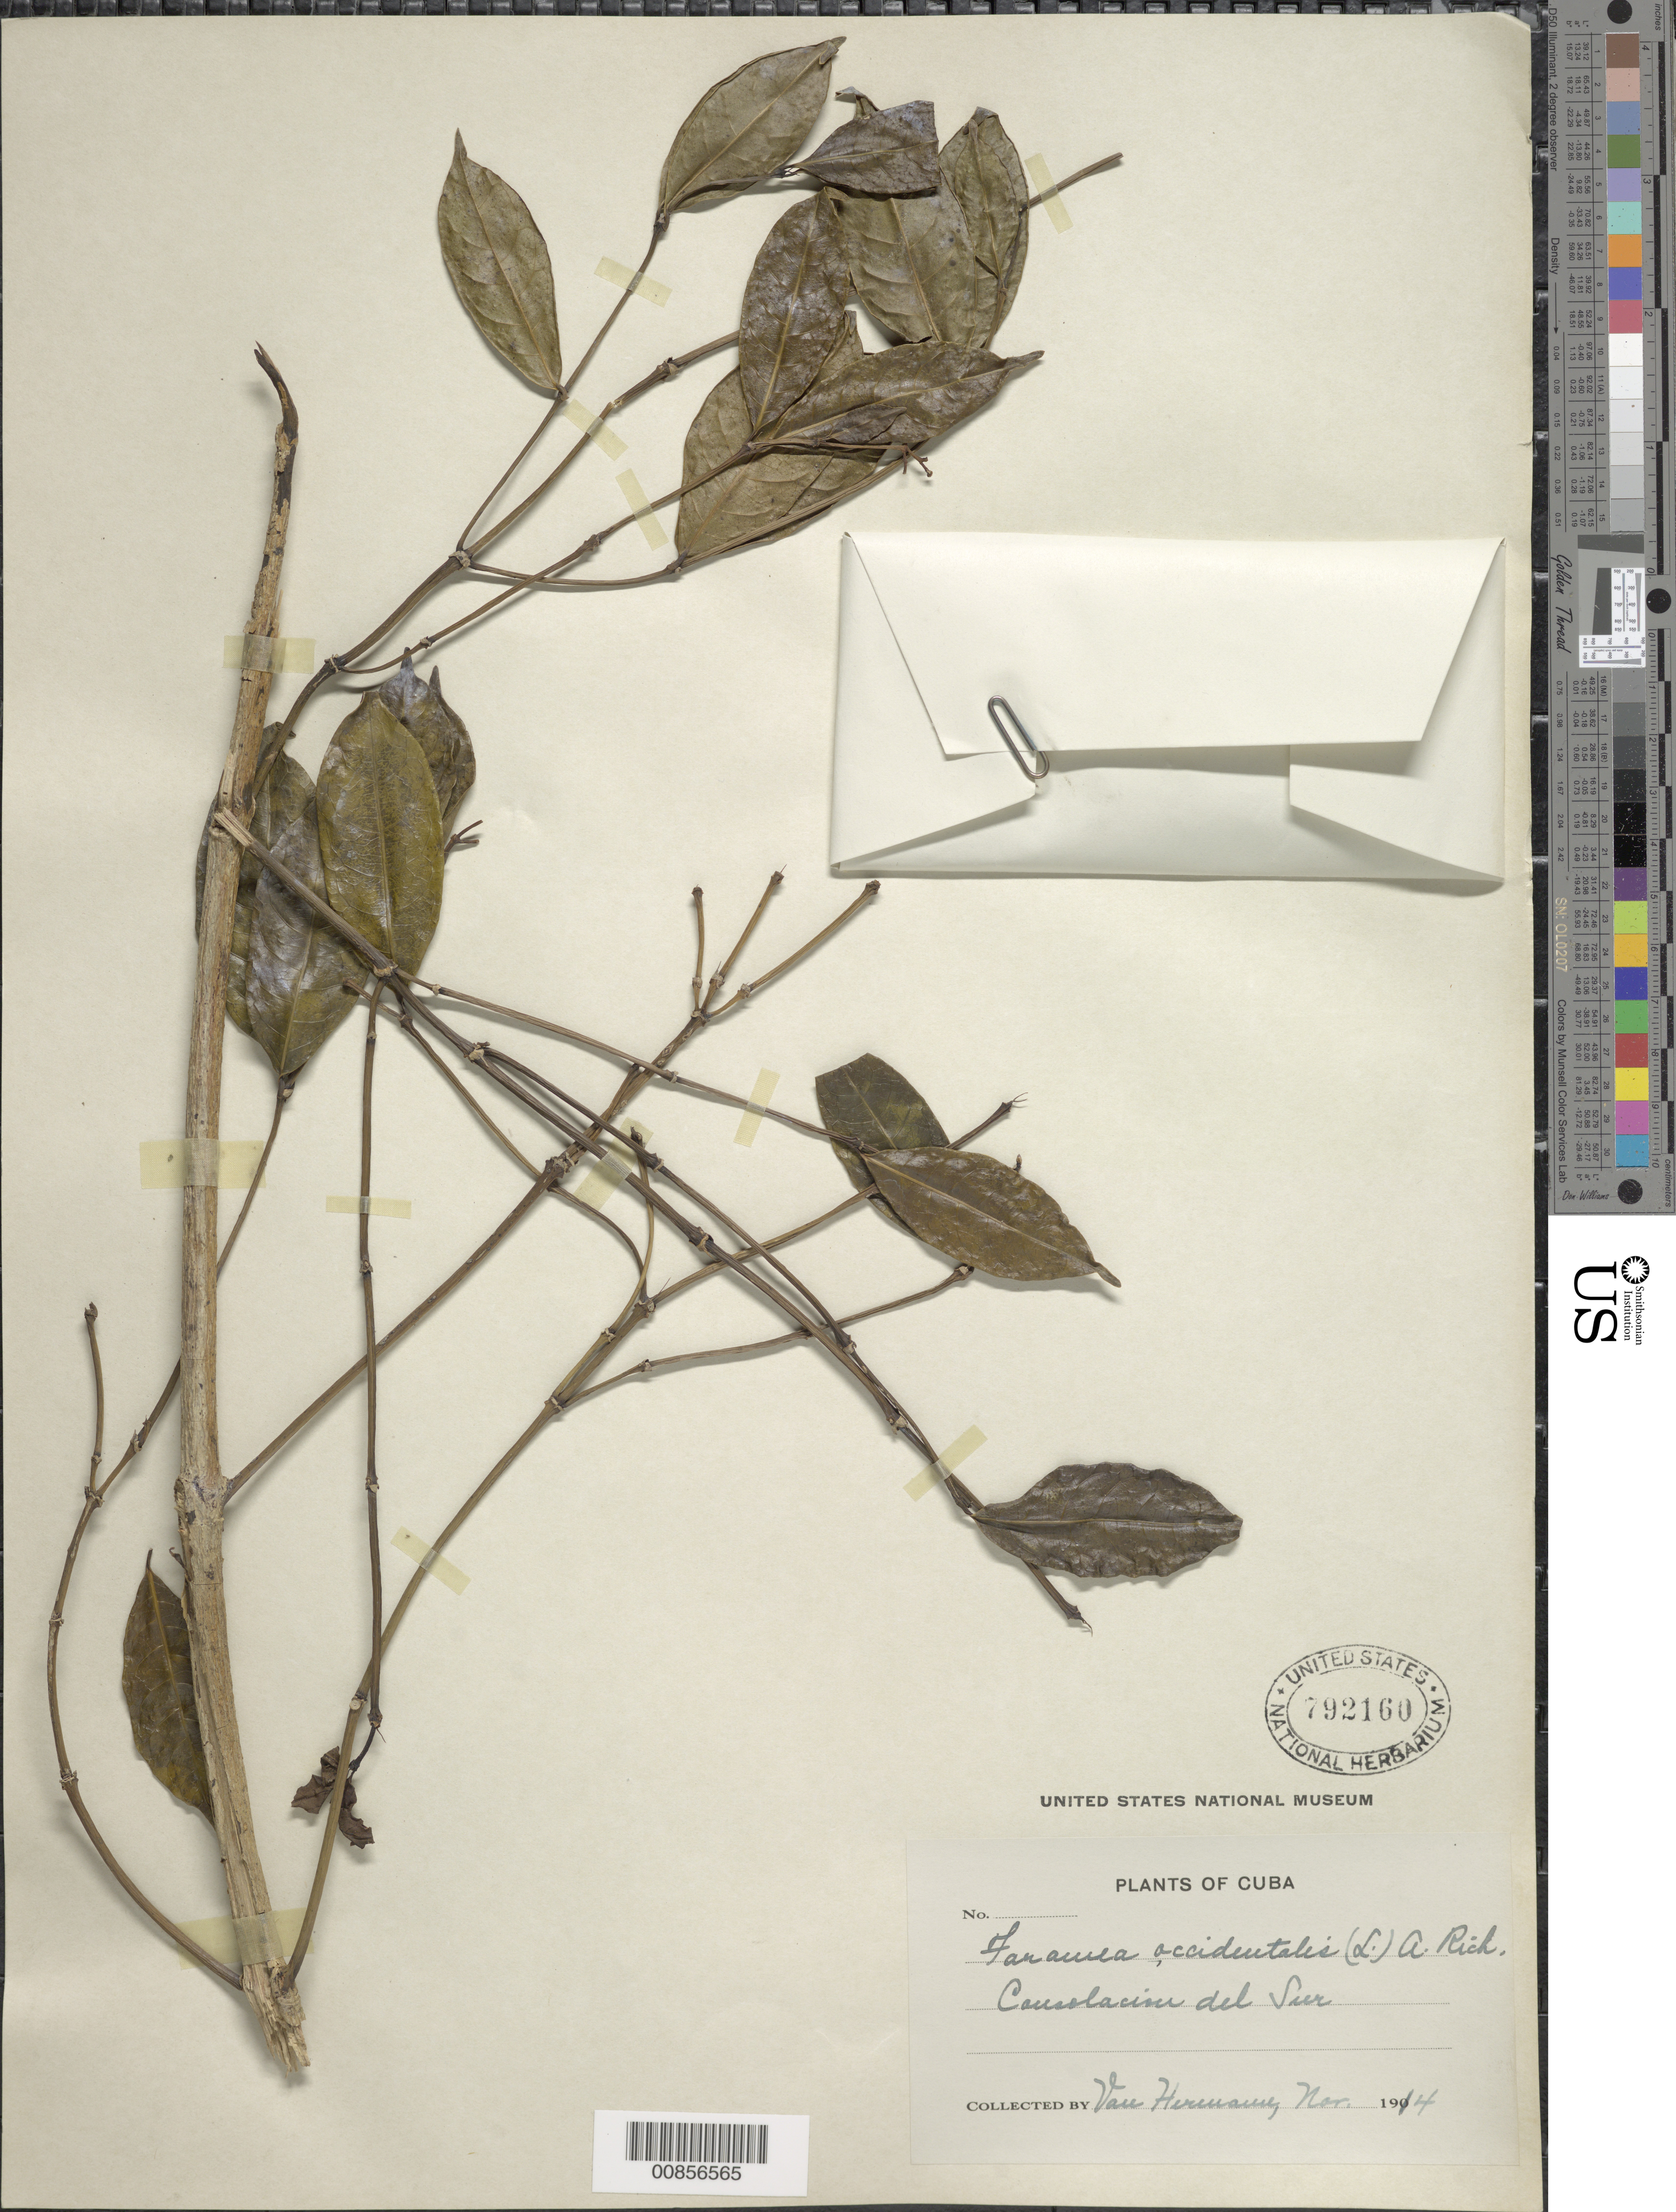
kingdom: Plantae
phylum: Tracheophyta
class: Magnoliopsida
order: Gentianales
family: Rubiaceae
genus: Faramea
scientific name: Faramea occidentalis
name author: (L.) A. Rich.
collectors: H. A. Van Hermann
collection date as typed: Nov 1914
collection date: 1914-11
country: Cuba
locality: Causolacine (sp?) del Sur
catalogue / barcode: US 792160